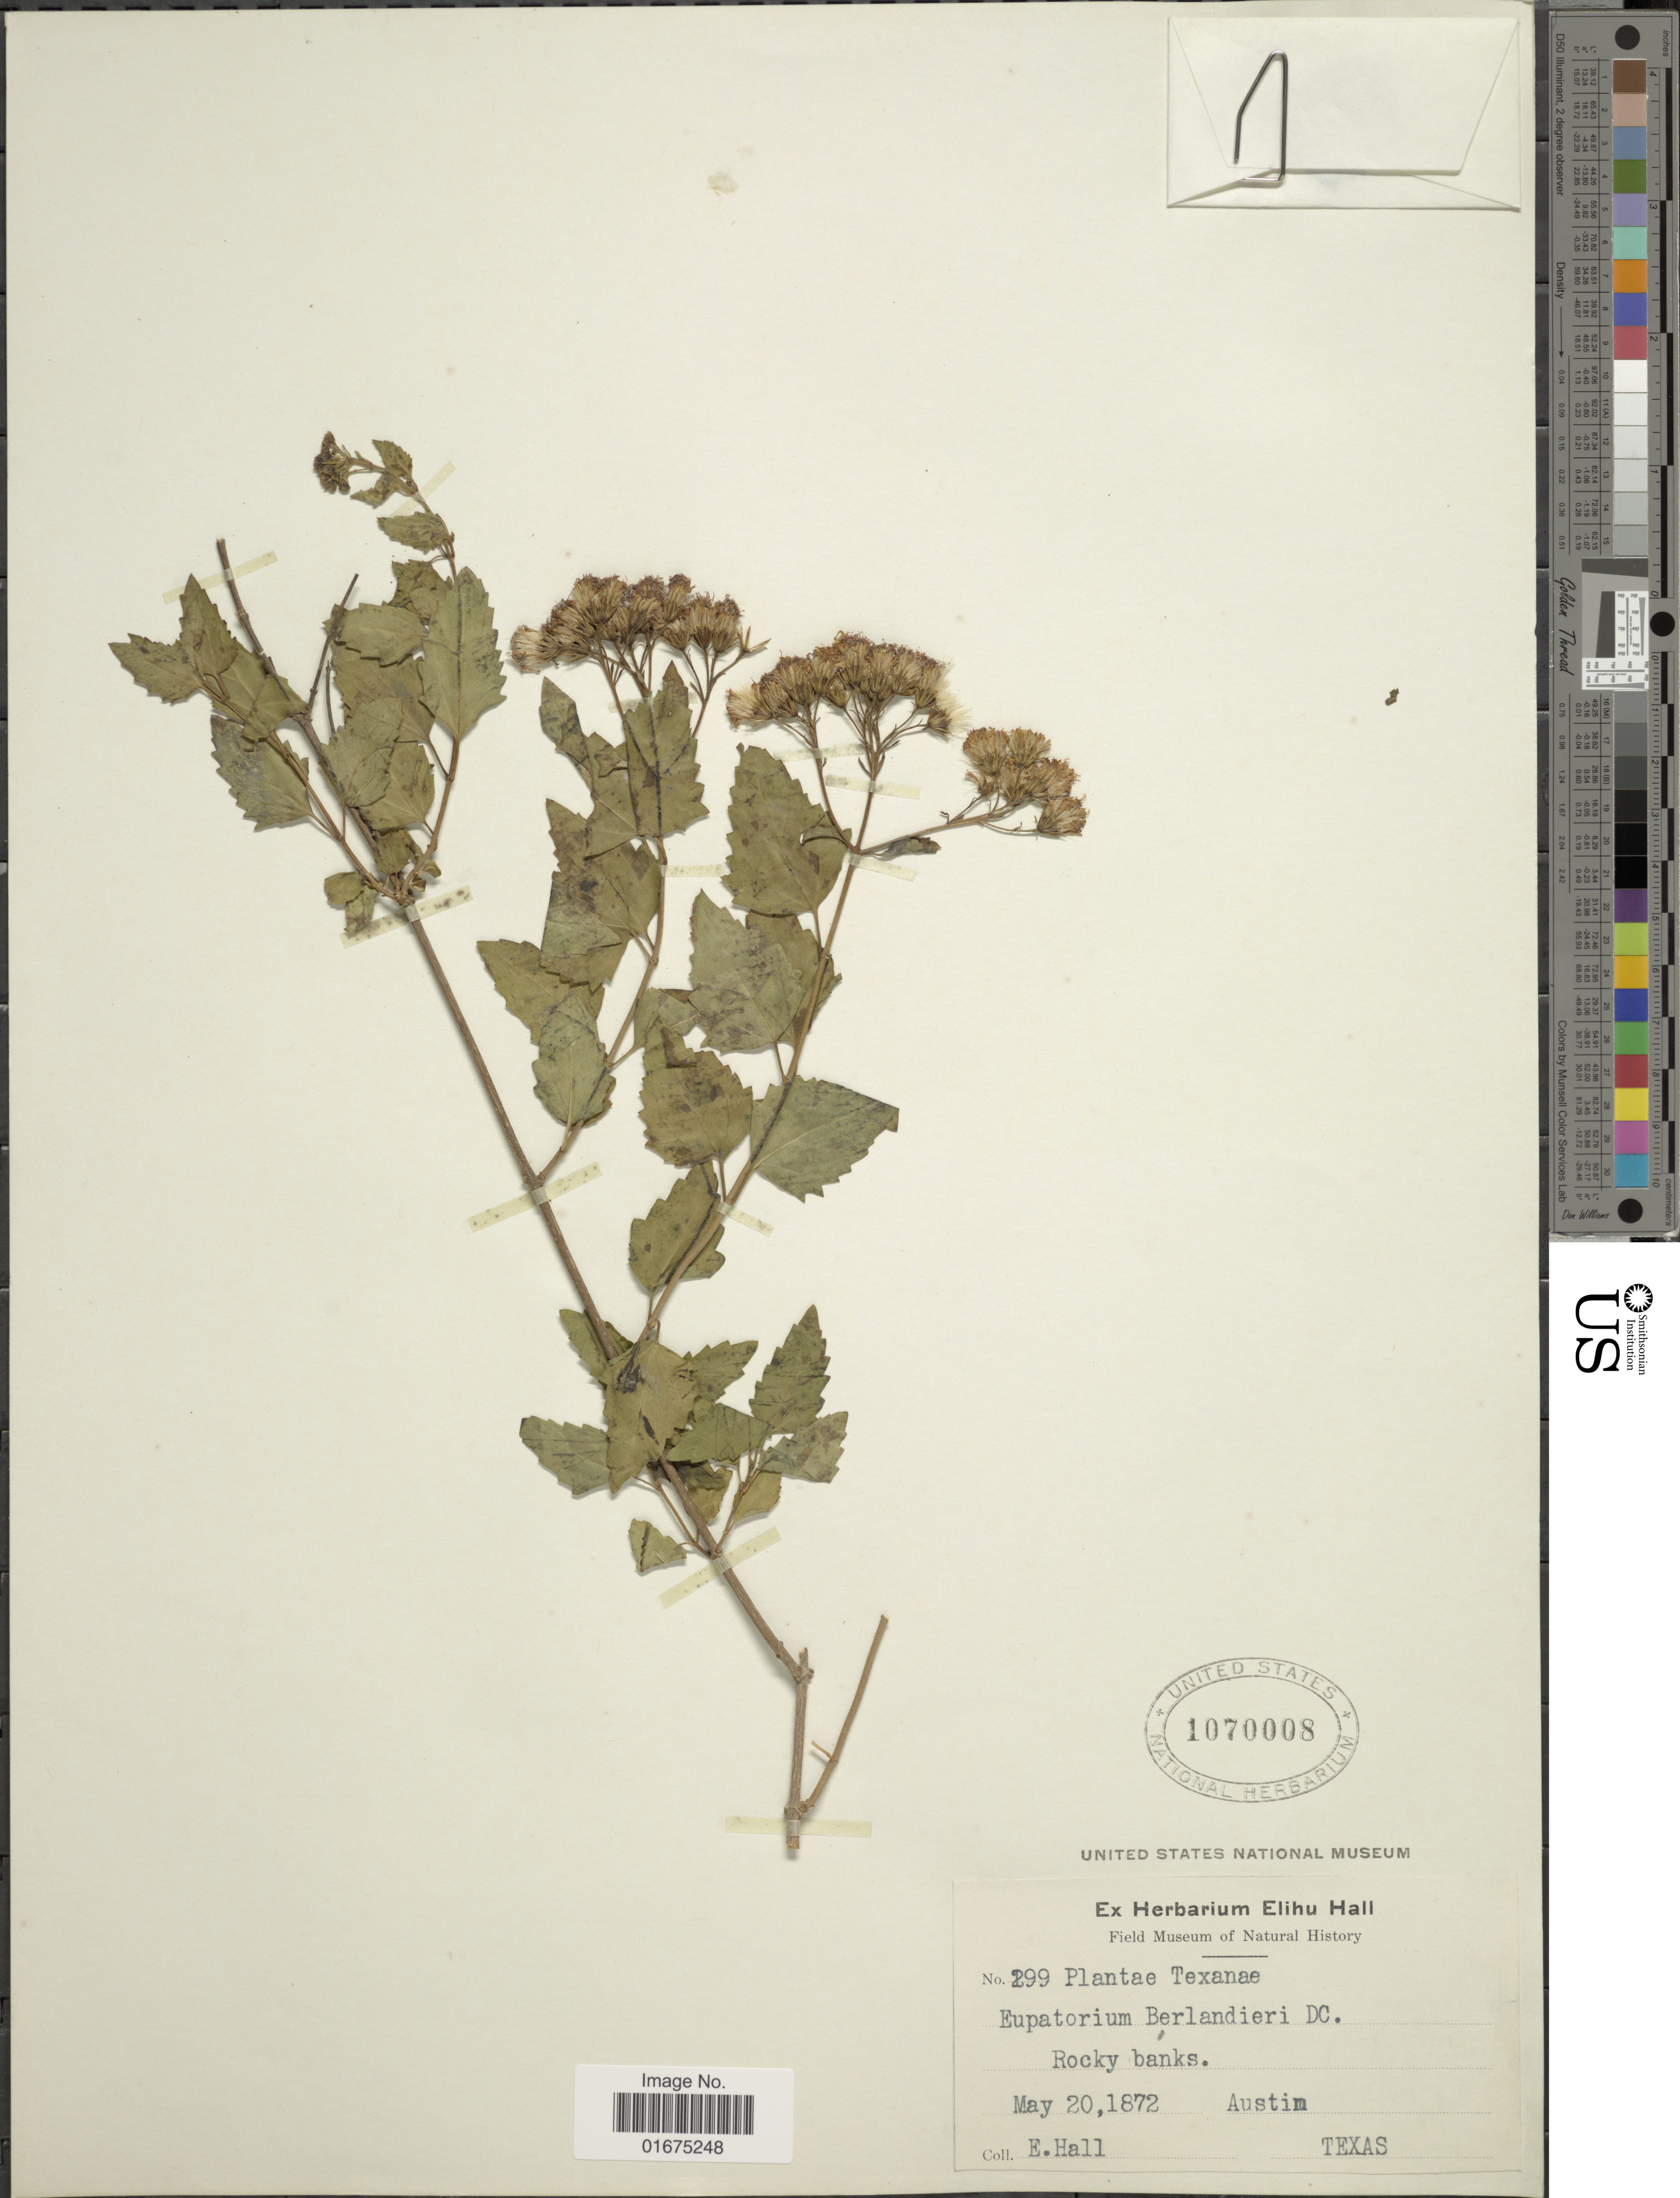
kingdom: Plantae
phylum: Tracheophyta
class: Magnoliopsida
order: Asterales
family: Asteraceae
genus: Ageratina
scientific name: Ageratina havanensis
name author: (Kunth) R.M. King & H. Rob.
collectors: E. Hall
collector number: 299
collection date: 1872-05-20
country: United States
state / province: Texas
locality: Austin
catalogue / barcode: US 1070008